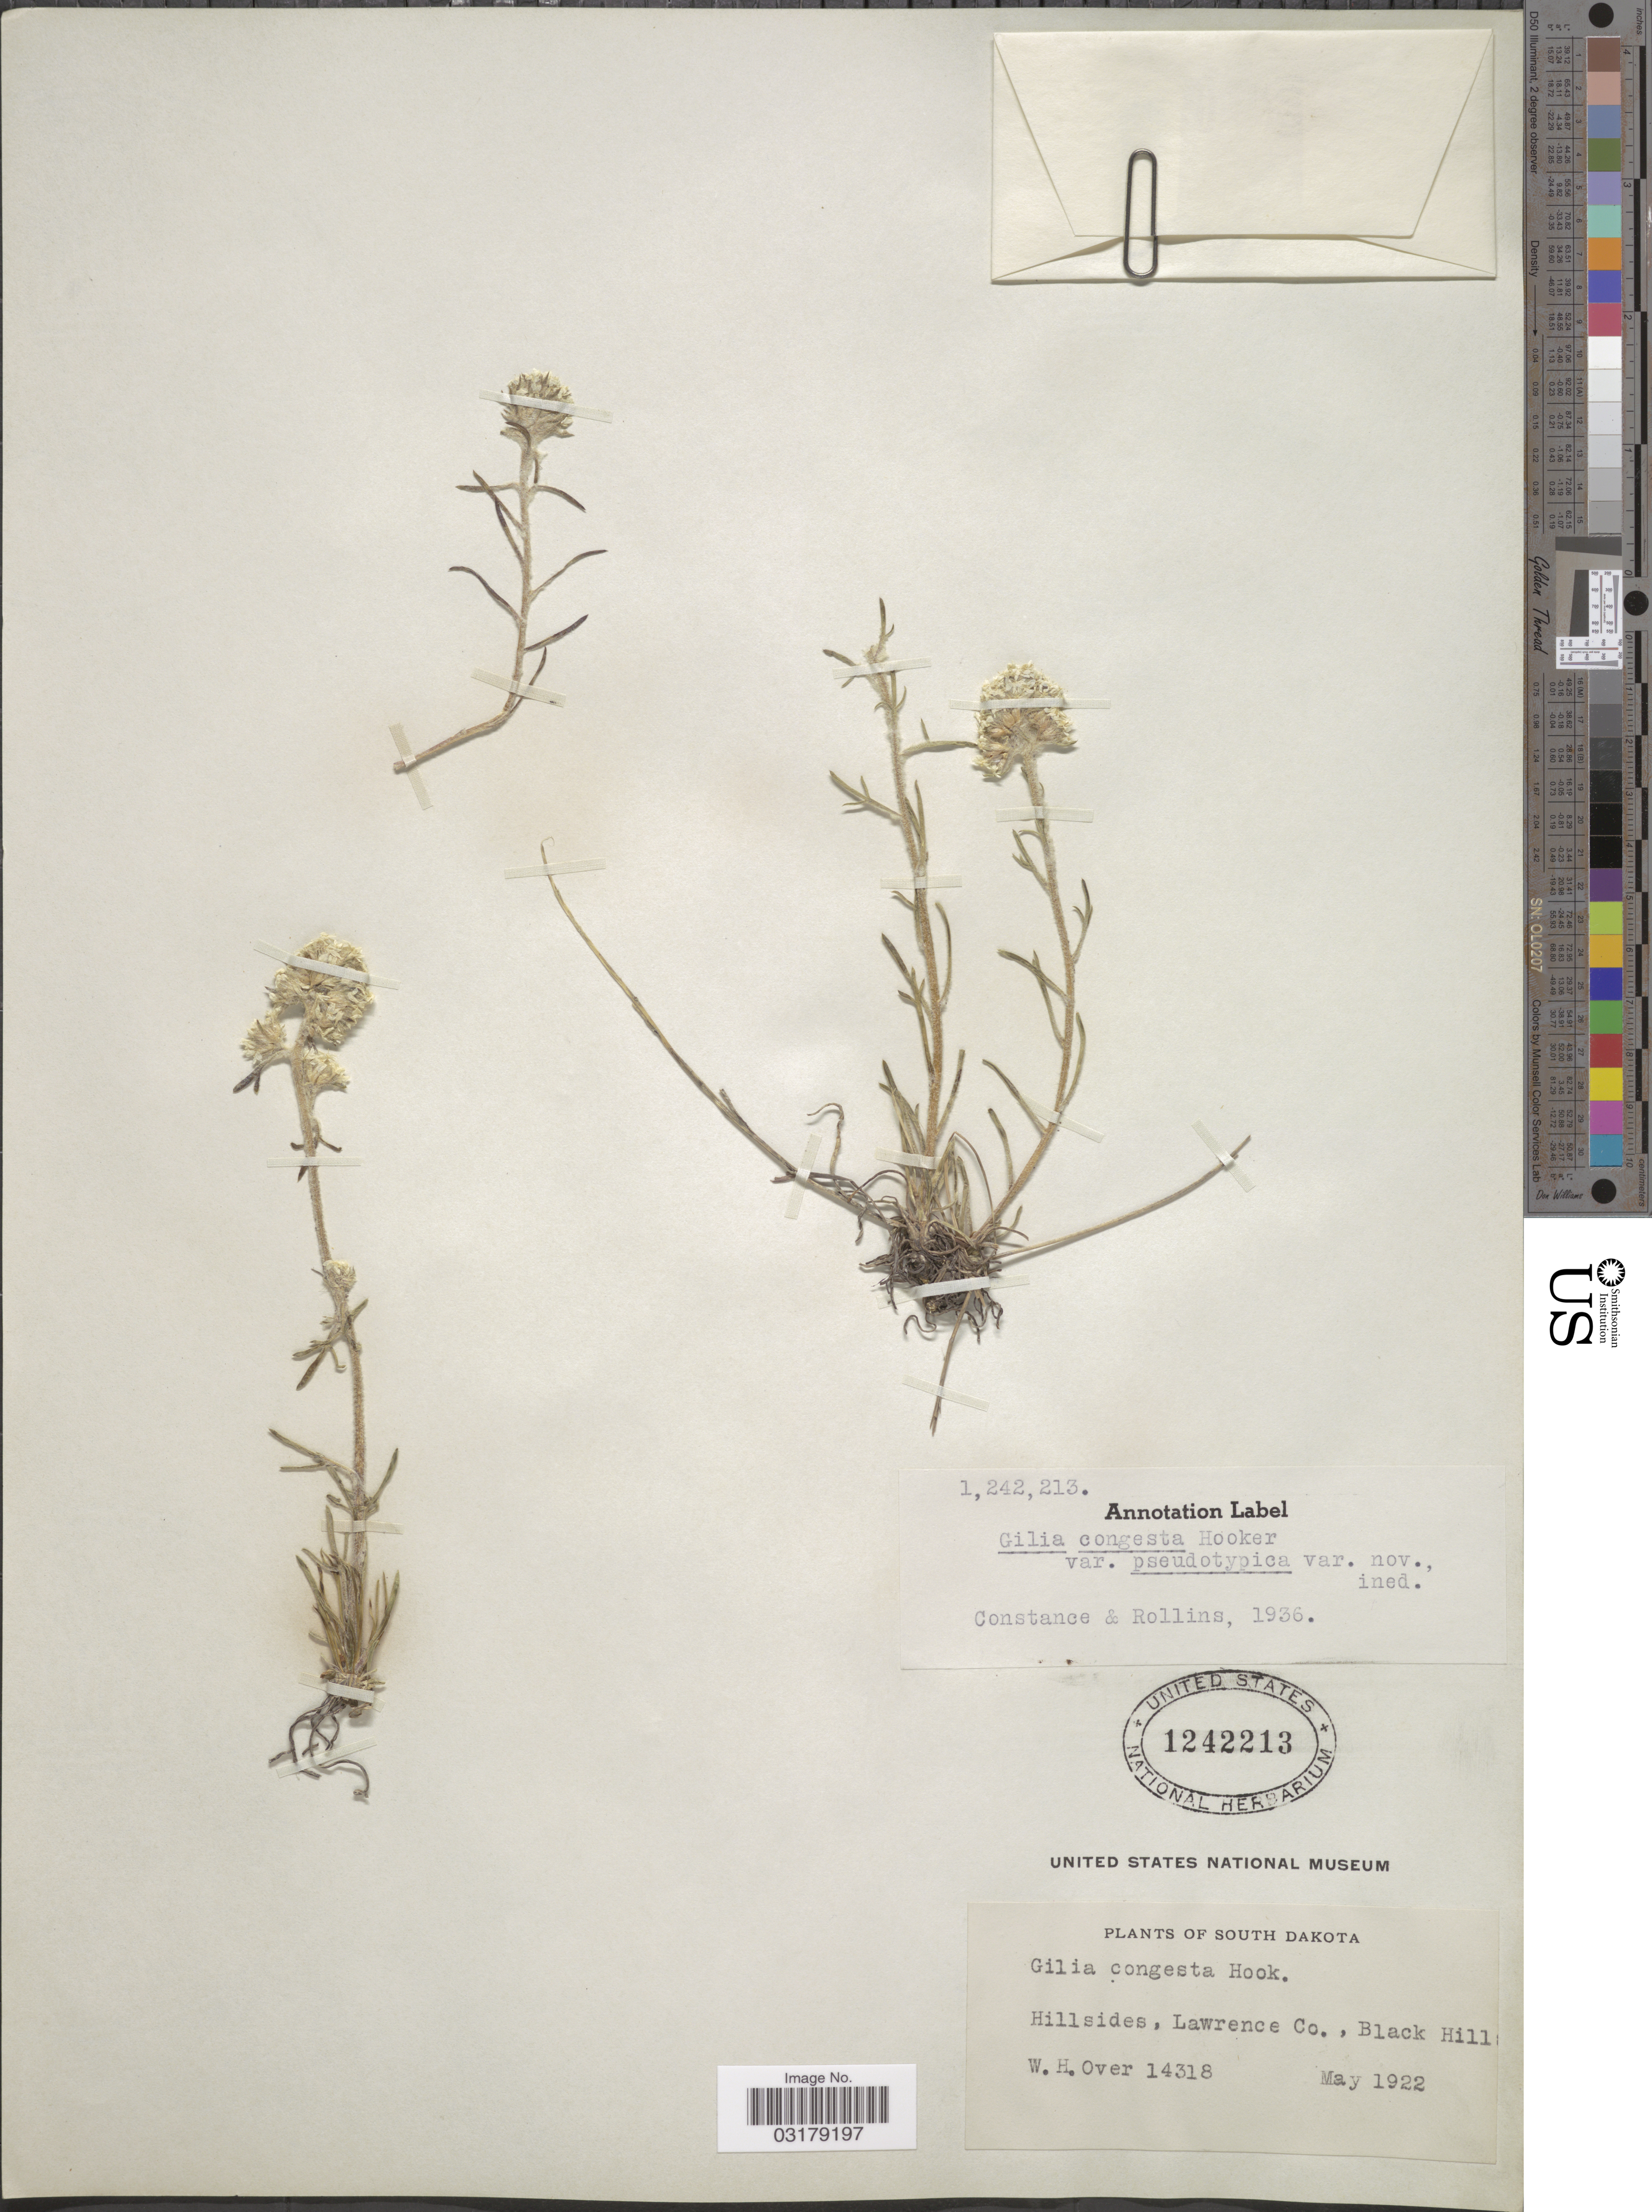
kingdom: Plantae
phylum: Tracheophyta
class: Magnoliopsida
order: Ericales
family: Polemoniaceae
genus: Ipomopsis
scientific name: Ipomopsis congesta subsp. pseudotypica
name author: (Constance & Rollins) A.G. Day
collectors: W. Over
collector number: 14318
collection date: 1922-05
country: United States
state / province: South Dakota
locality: Hillsides, Lawrence Co., Black Hill.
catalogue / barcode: US 1242213